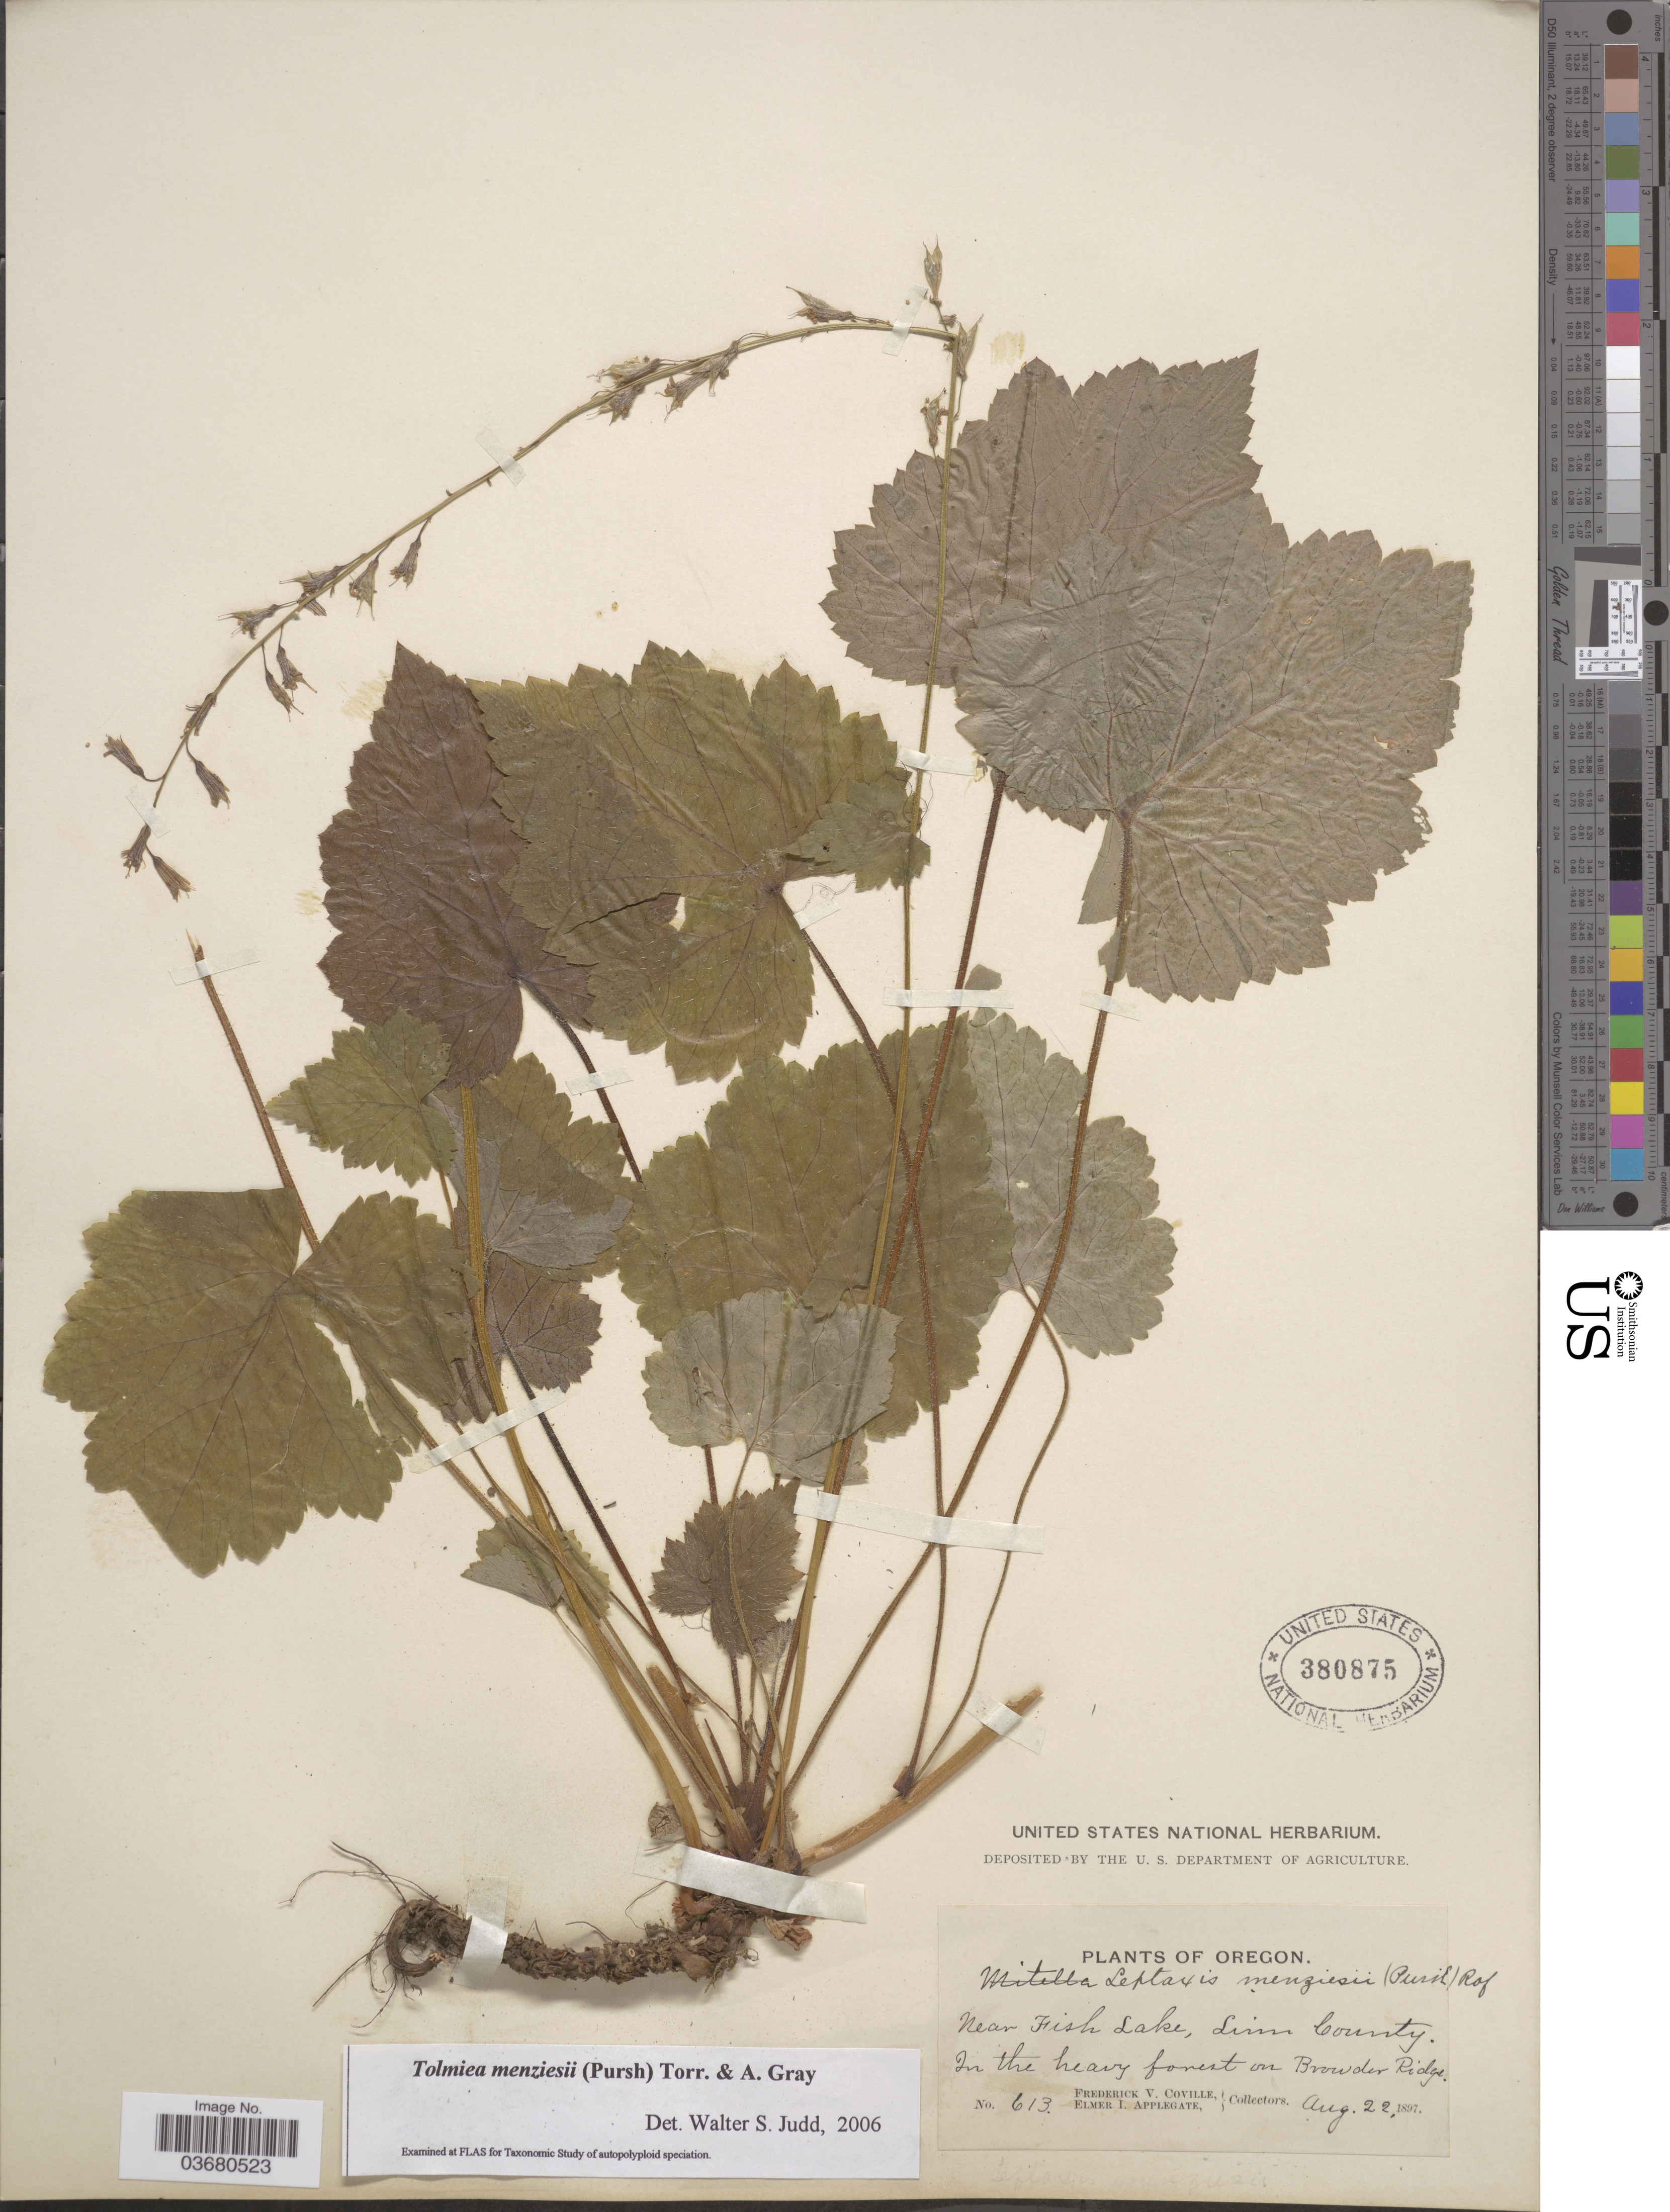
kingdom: Plantae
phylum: Tracheophyta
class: Magnoliopsida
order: Saxifragales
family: Saxifragaceae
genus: Tolmiea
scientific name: Tolmiea menziesii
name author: (Pursh) Torr. & A. Gray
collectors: F. V. Coville & E. I. Applegate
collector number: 613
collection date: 1897-08-22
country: United States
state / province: Oregon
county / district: Linn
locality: Near Fish Lake, Linn County. In the heavy forest on Browder Ridge.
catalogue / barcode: US 380875